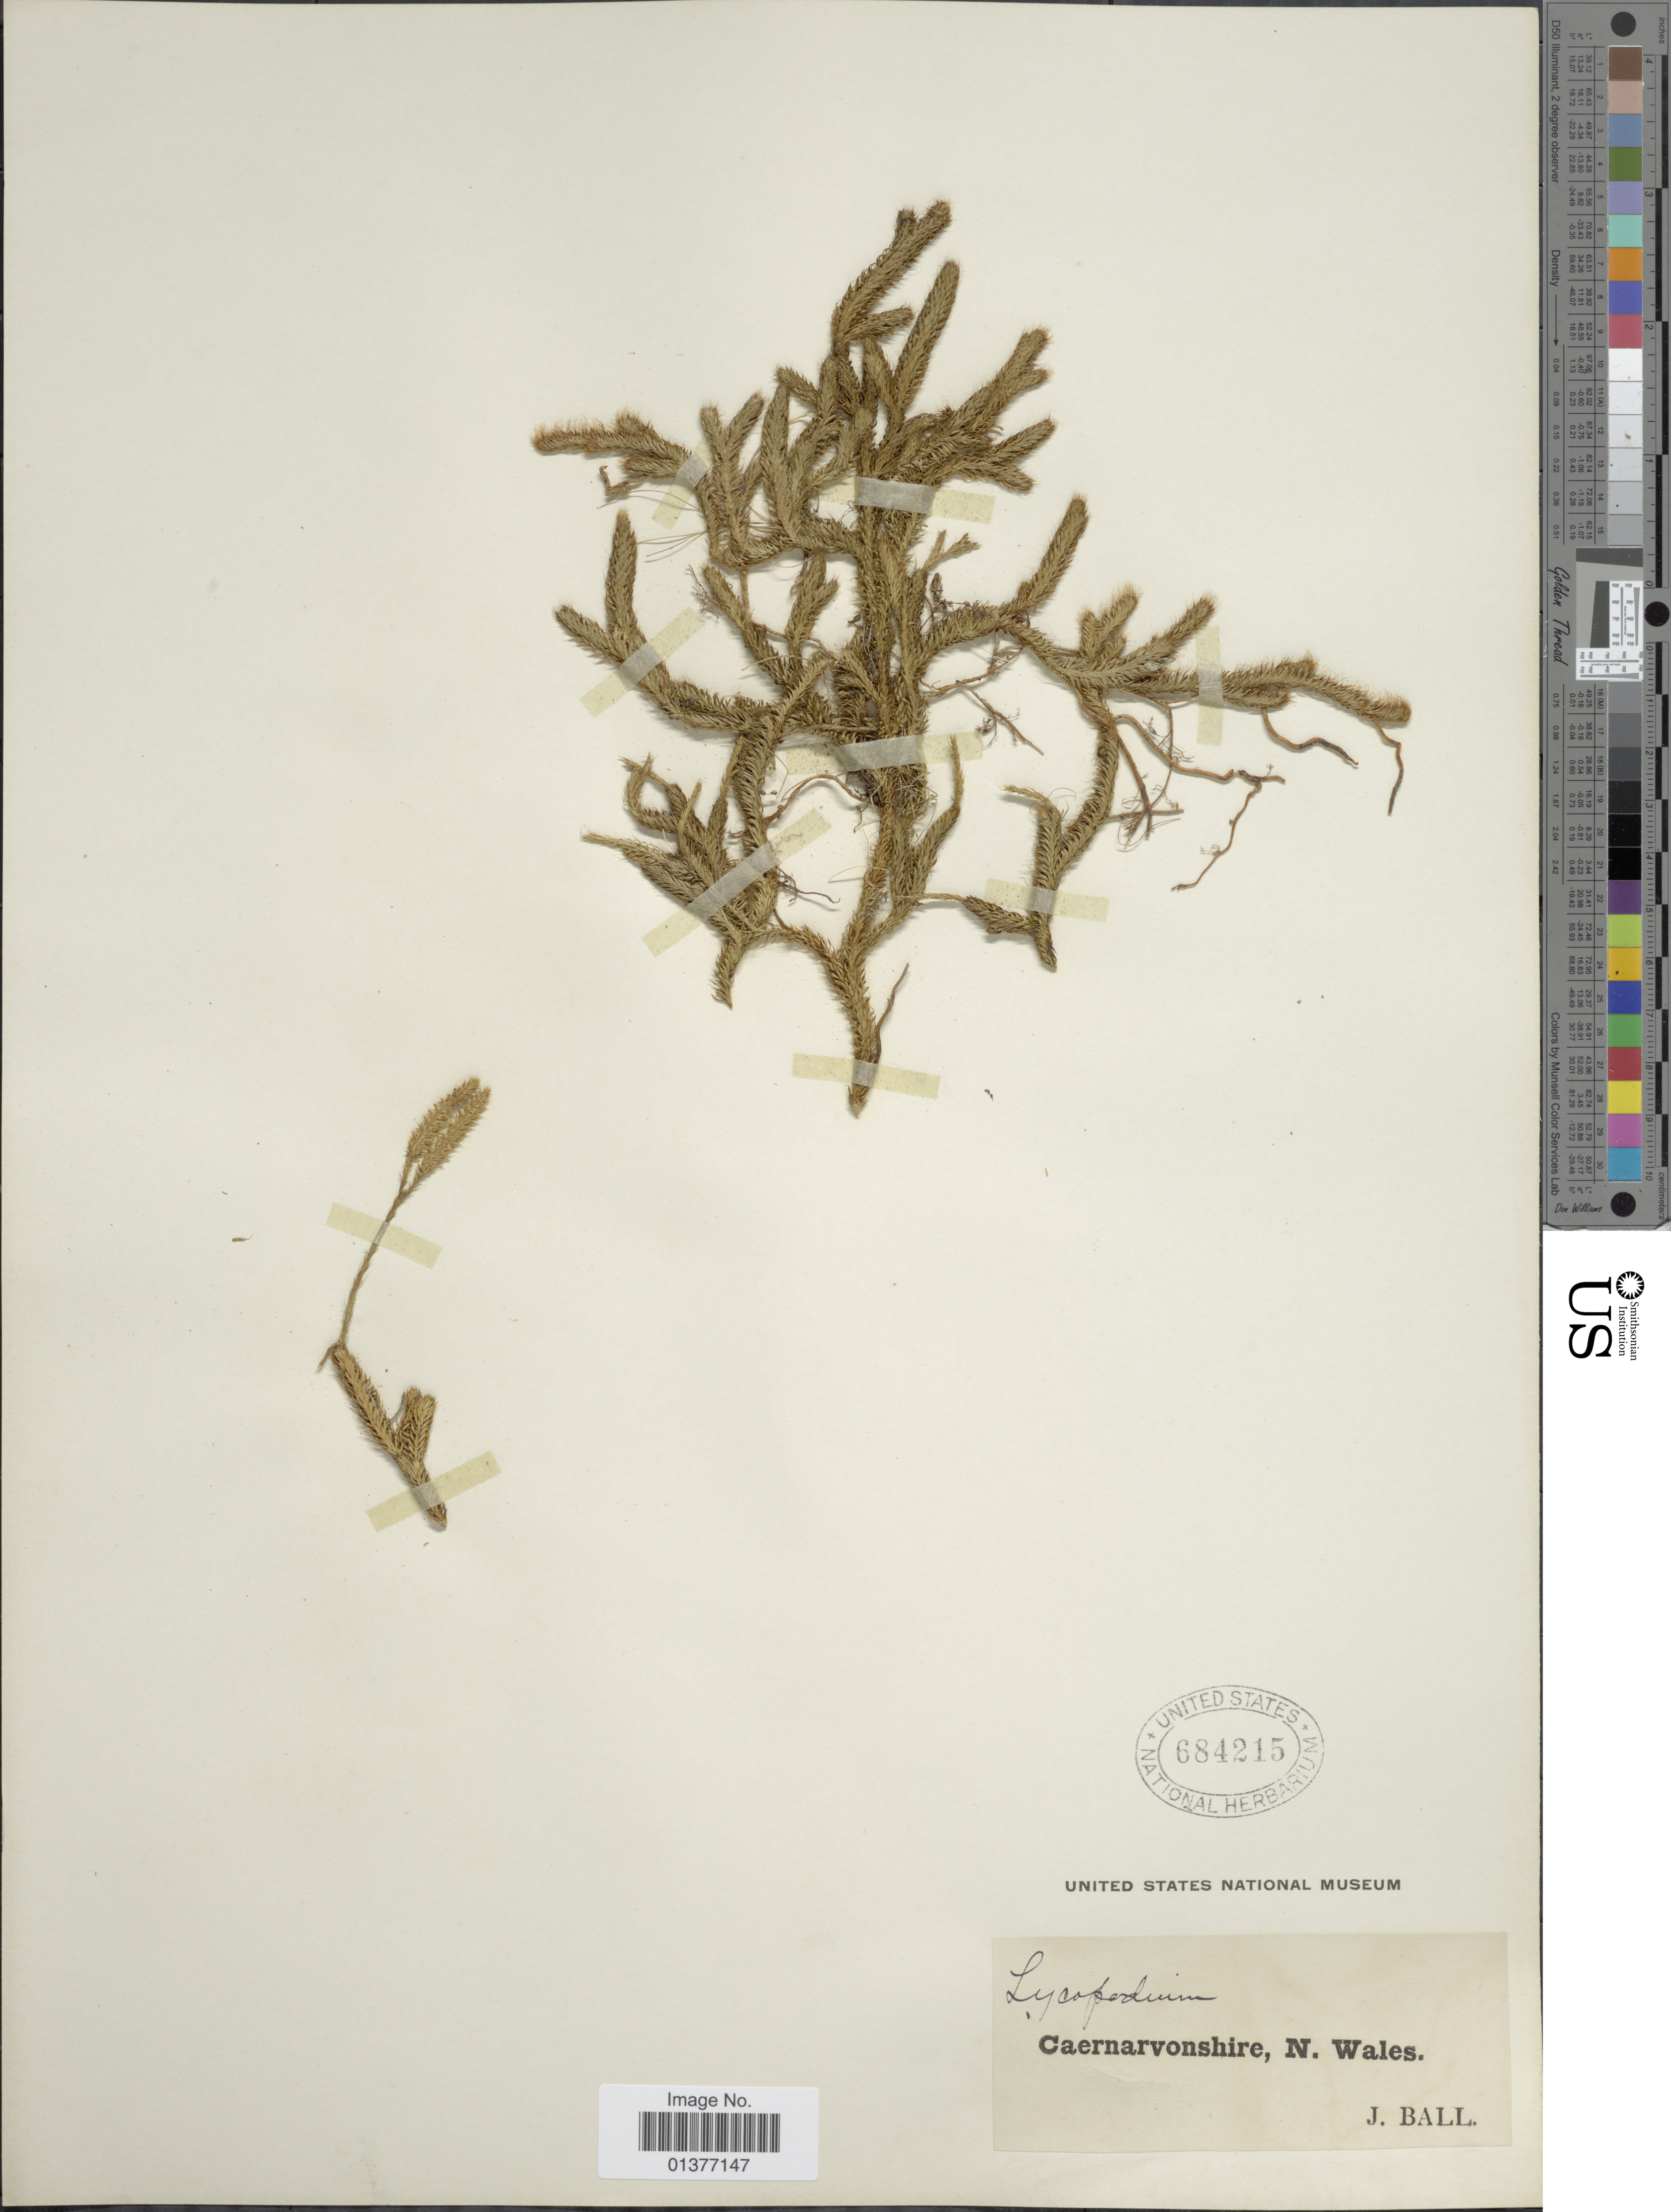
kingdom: Plantae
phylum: Tracheophyta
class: Lycopodiopsida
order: Lycopodiales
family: Lycopodiaceae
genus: Lycopodium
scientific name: Lycopodium clavatum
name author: L.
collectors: J. Ball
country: United Kingdom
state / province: Wales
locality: Caernarvonshire, N. Wales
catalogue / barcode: US 684215